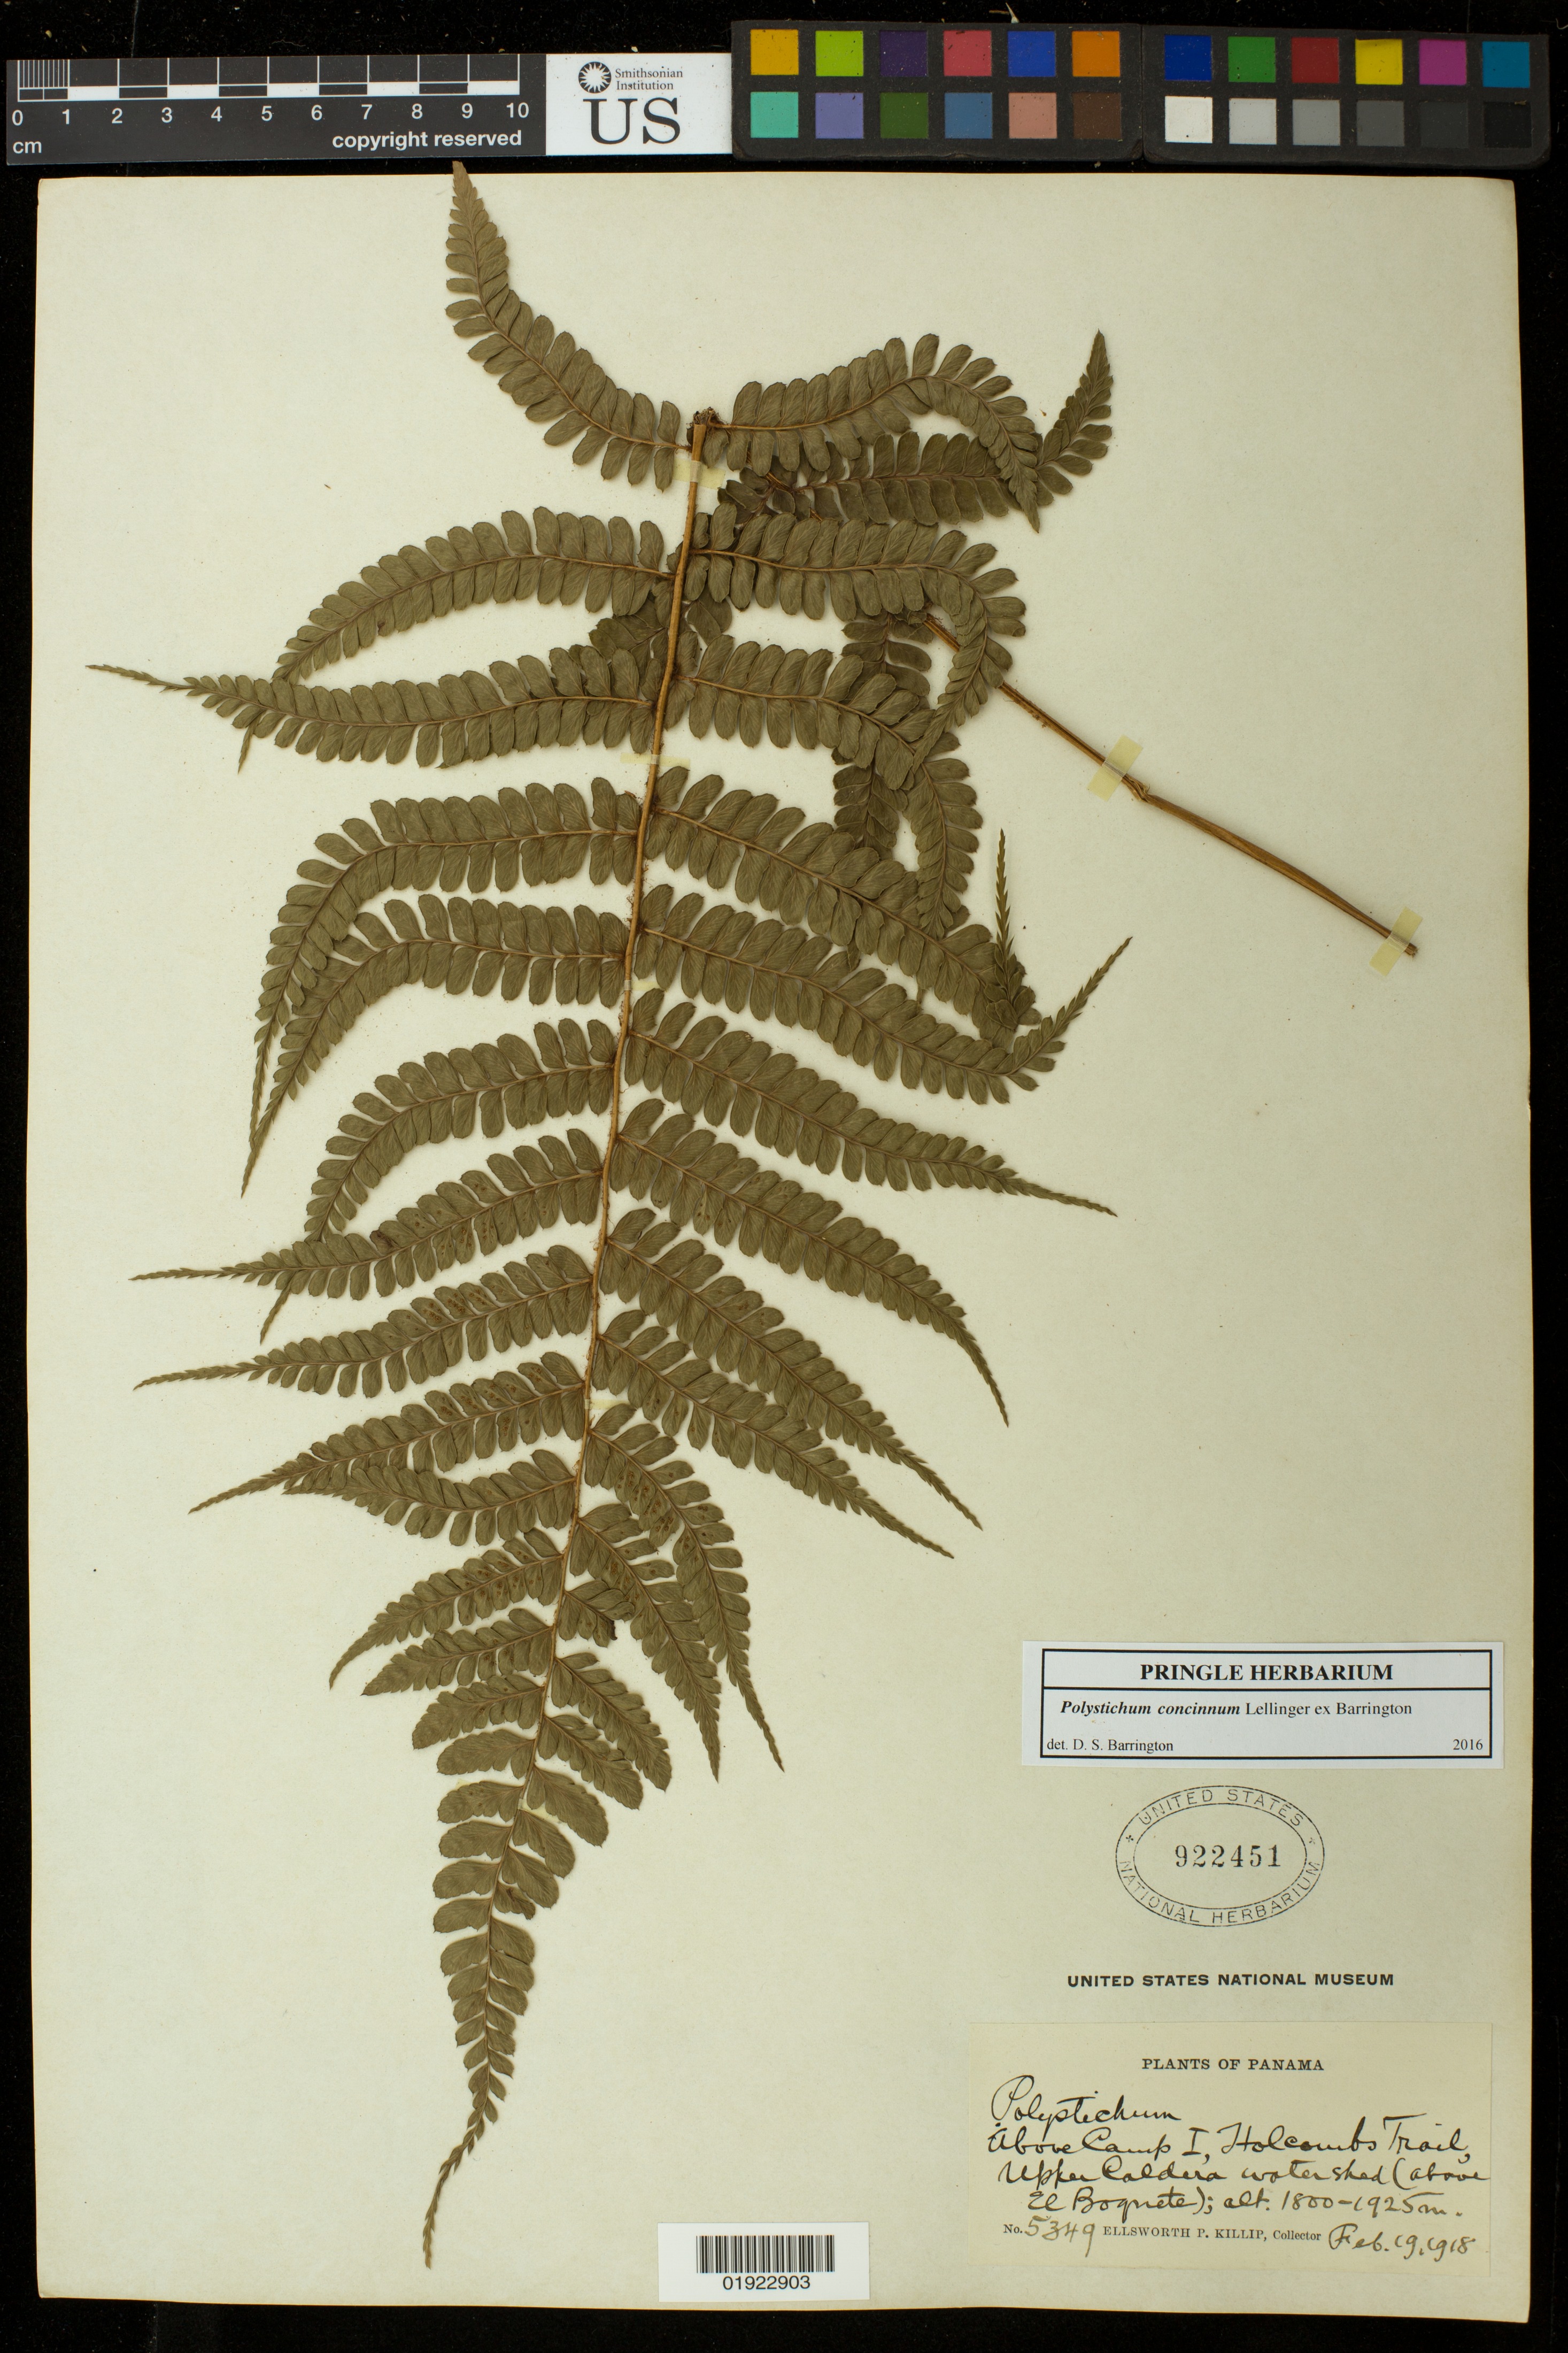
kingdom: Plantae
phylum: Tracheophyta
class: Polypodiopsida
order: Polypodiales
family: Dryopteridaceae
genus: Polystichum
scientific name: Polystichum concinnum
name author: Lellinger ex Barrington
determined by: Barrington, D. S., Curator (VT), University of Vermont (UNITED STATES)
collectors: E. P. Killip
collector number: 5349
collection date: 1918-02-19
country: Panama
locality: Above Camp I, Holcomb's Trail, Upper Caldera watershed (above El Boquete).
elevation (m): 1800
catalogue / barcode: US 922451